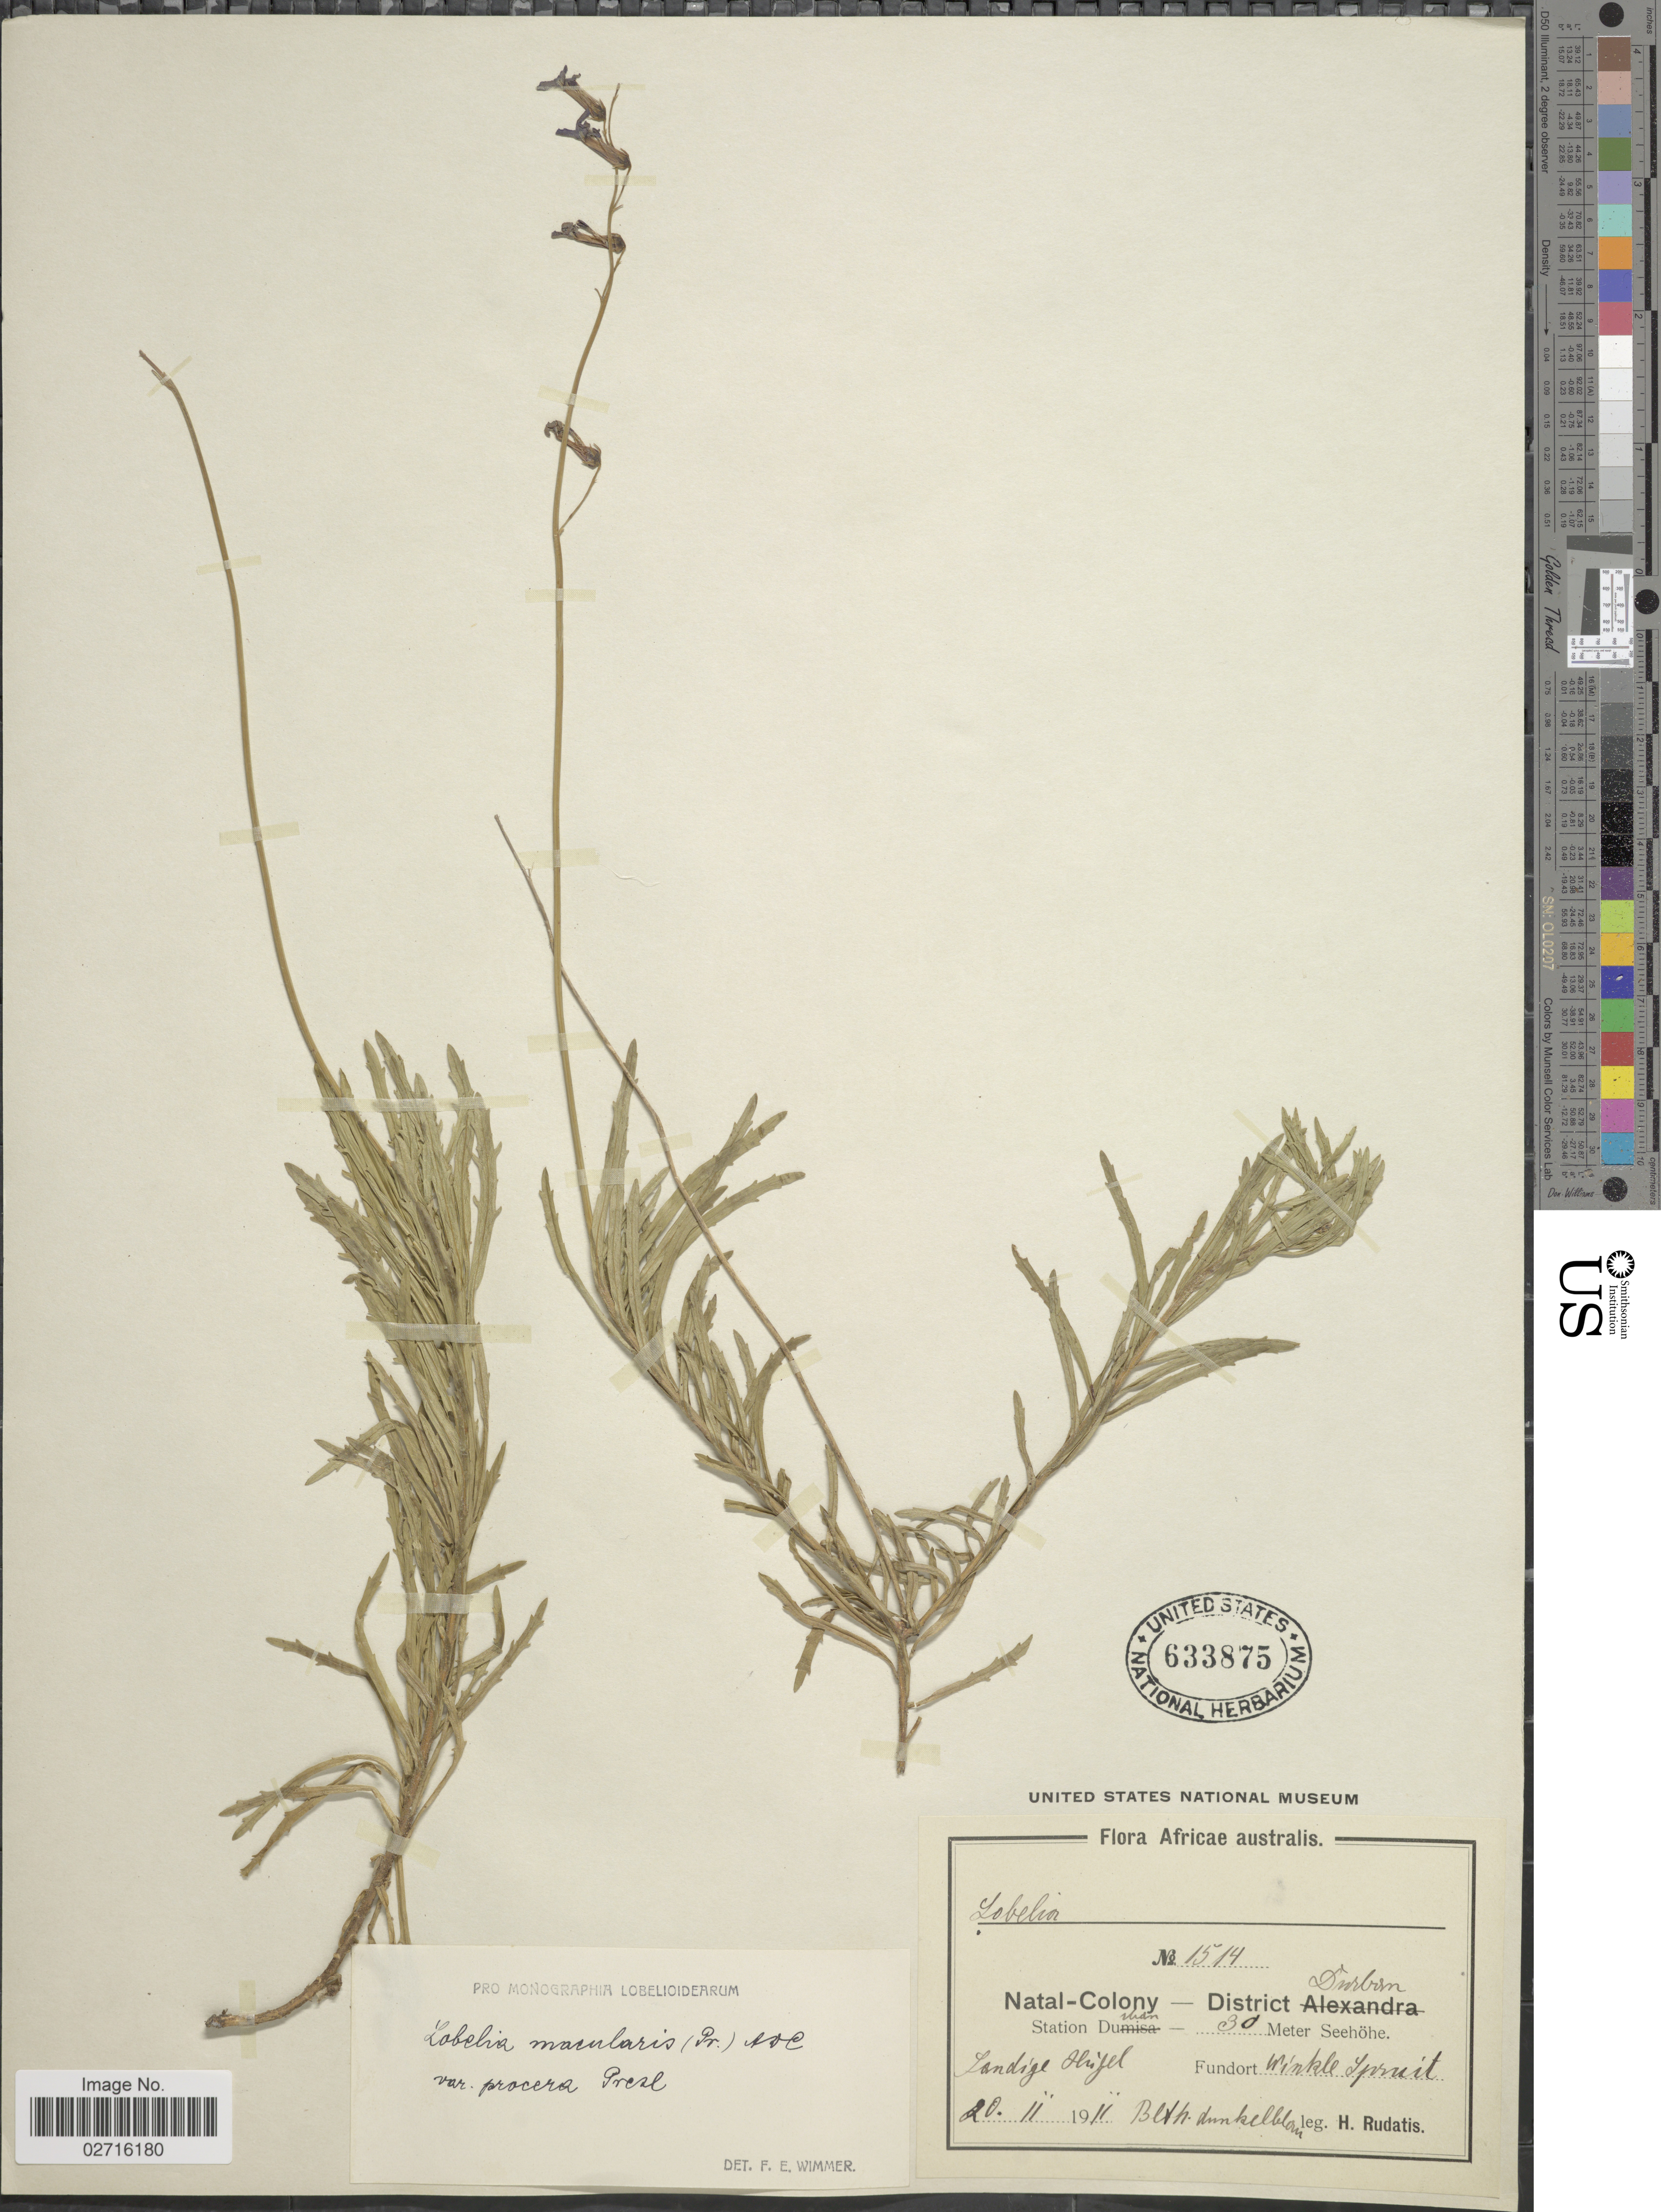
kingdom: Plantae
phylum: Tracheophyta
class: Magnoliopsida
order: Asterales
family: Campanulaceae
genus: Lobelia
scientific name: Lobelia macularis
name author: (C. Presl) A. DC.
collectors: H. Rudatis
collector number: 1514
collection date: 1911-02-20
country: South Africa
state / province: KwaZulu-Natal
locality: Natal-Colony - District Durban, Station Durban, Winkle Spruit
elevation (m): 30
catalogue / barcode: US 633875